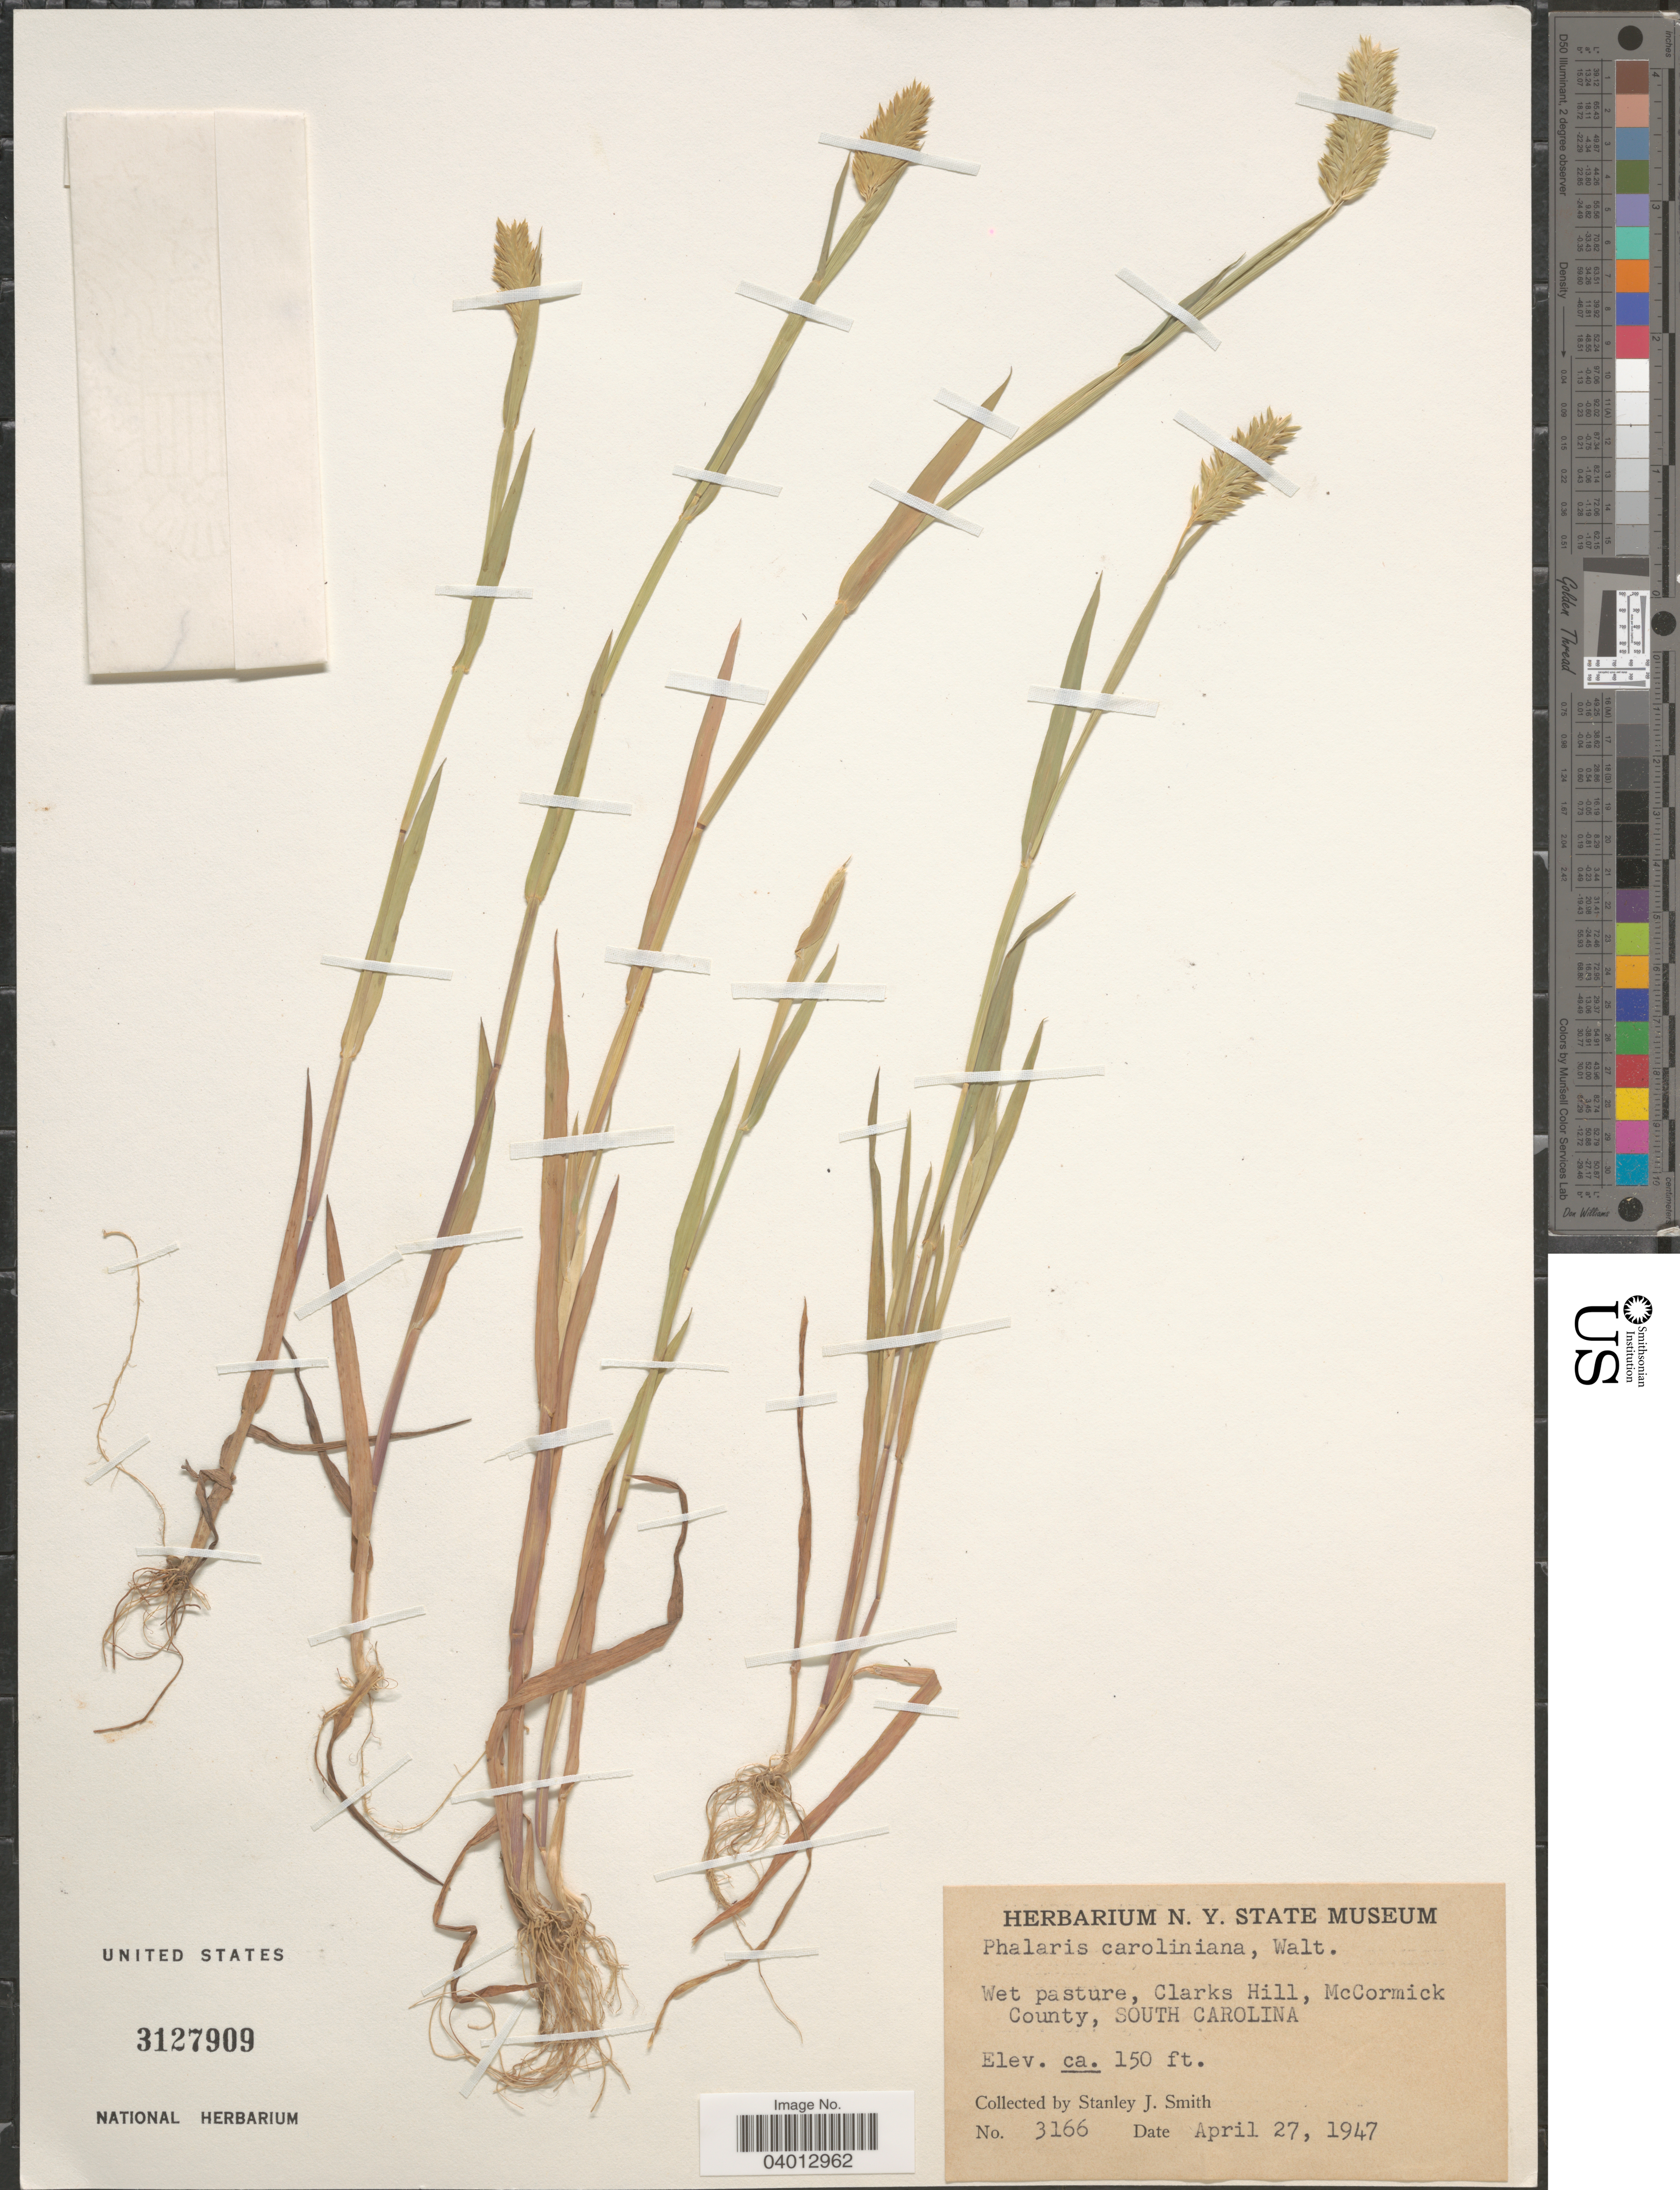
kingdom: Plantae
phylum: Tracheophyta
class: Liliopsida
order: Poales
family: Poaceae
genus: Phalaris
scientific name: Phalaris caroliniana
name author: Walter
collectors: S. Smith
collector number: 3166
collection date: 1947-04-27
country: United States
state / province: South Carolina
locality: Clarks Hill, McCormick County.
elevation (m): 46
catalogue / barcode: US 3127909